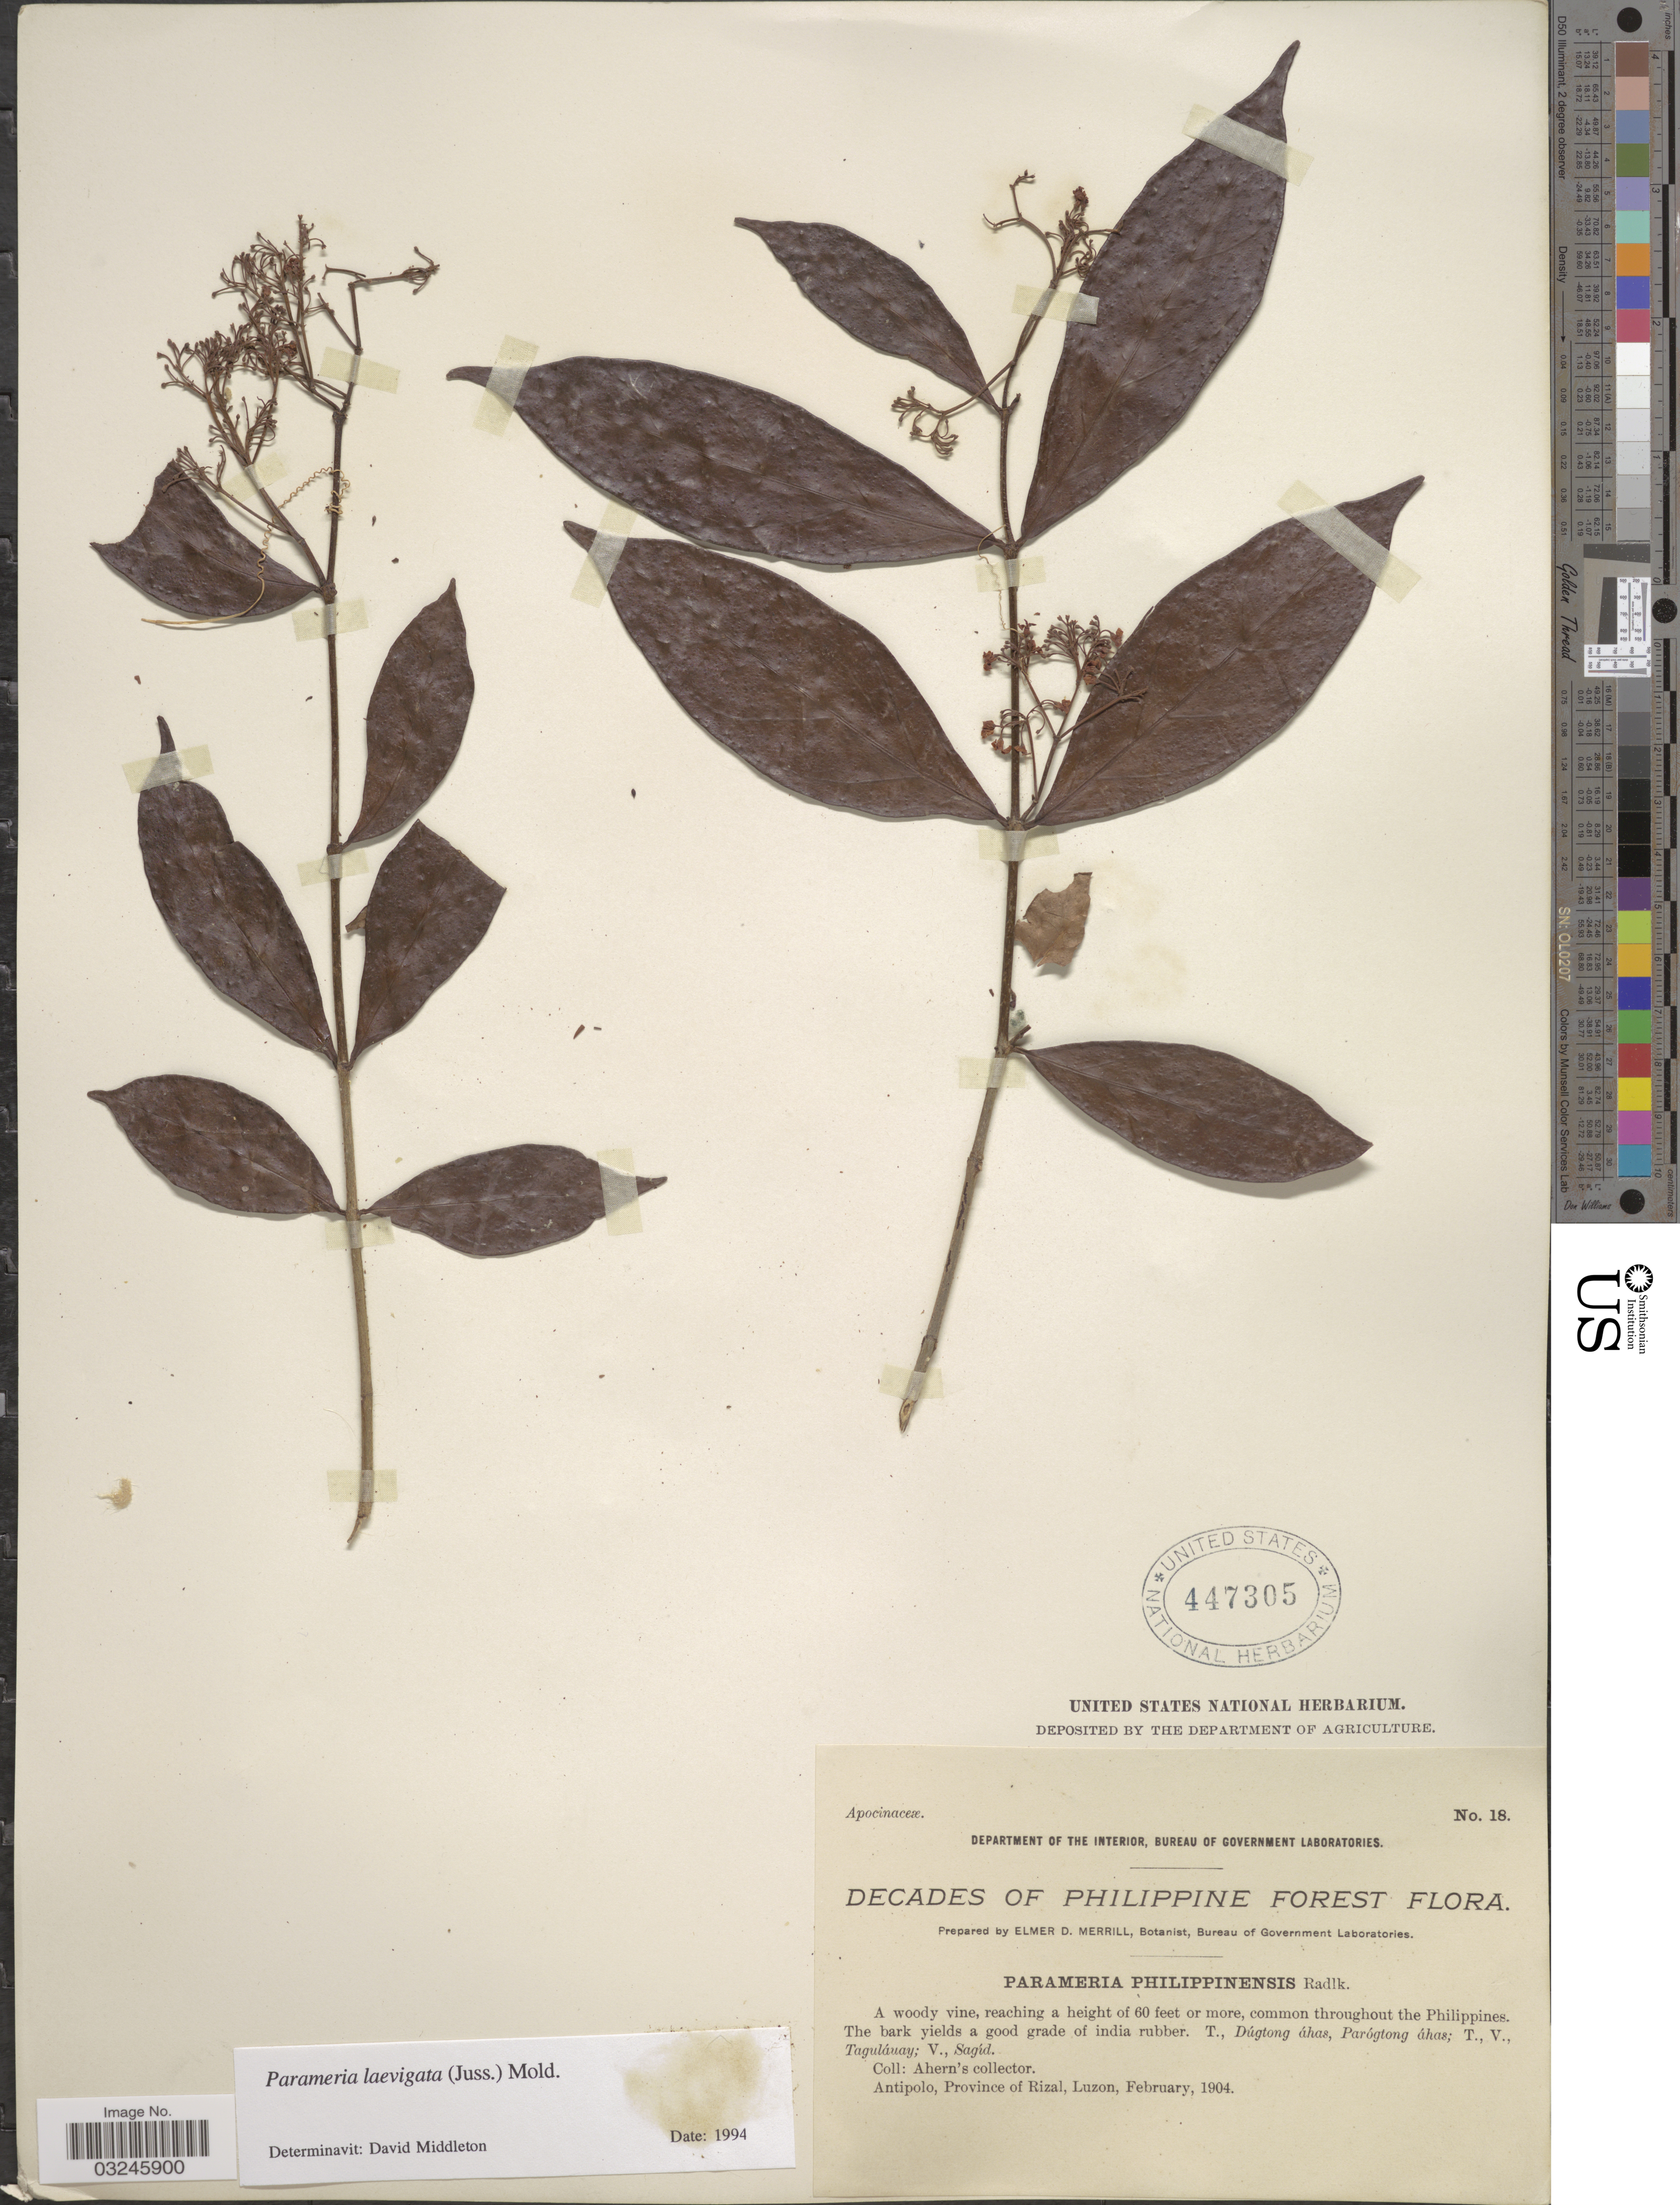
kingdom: Plantae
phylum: Tracheophyta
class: Magnoliopsida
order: Gentianales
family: Apocynaceae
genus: Parameria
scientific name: Parameria laevigata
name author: (Juss.) Moldenke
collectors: Ahern's collector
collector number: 18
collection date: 1904-02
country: Philippines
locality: Antipolo, Province of Rizal, Luzon.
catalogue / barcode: US 447305